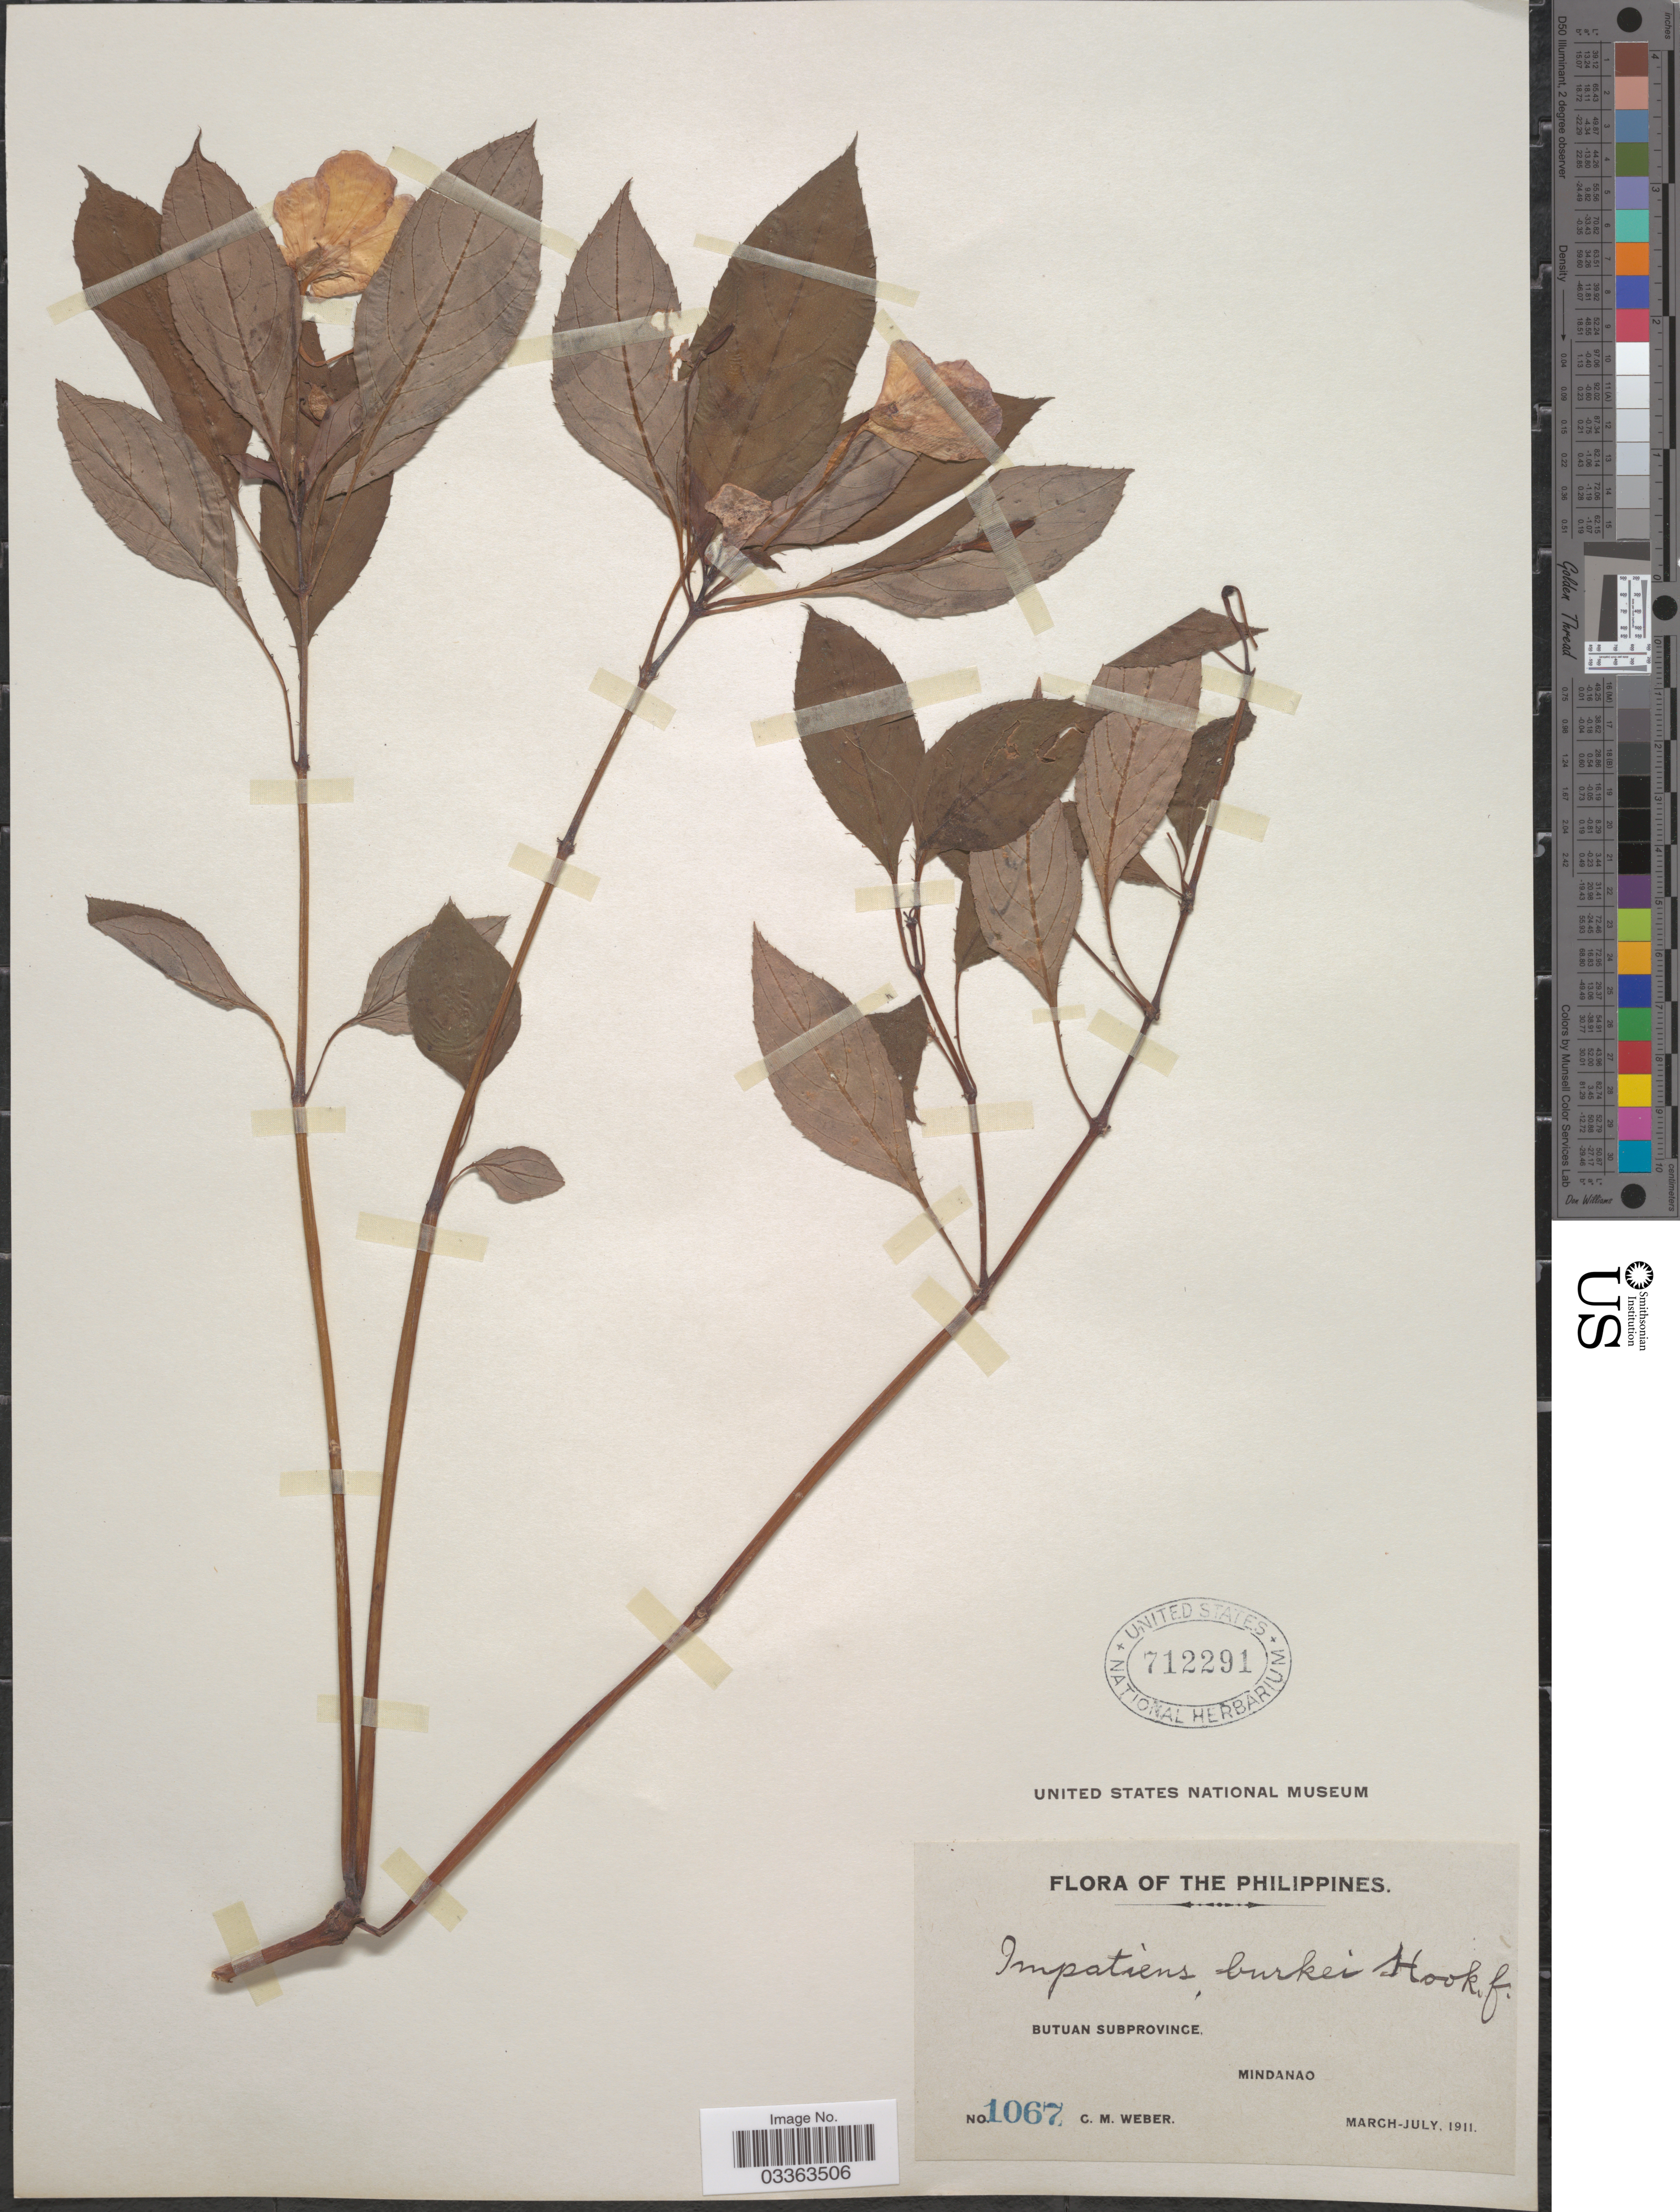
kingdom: Plantae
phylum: Tracheophyta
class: Magnoliopsida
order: Ericales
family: Balsaminaceae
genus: Impatiens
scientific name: Impatiens burkei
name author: Hook. f.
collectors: C. M. Weber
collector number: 1067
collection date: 1911-03/1911-07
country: Philippines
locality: Butuan Subprovince, Mindanao.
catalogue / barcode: US 712291